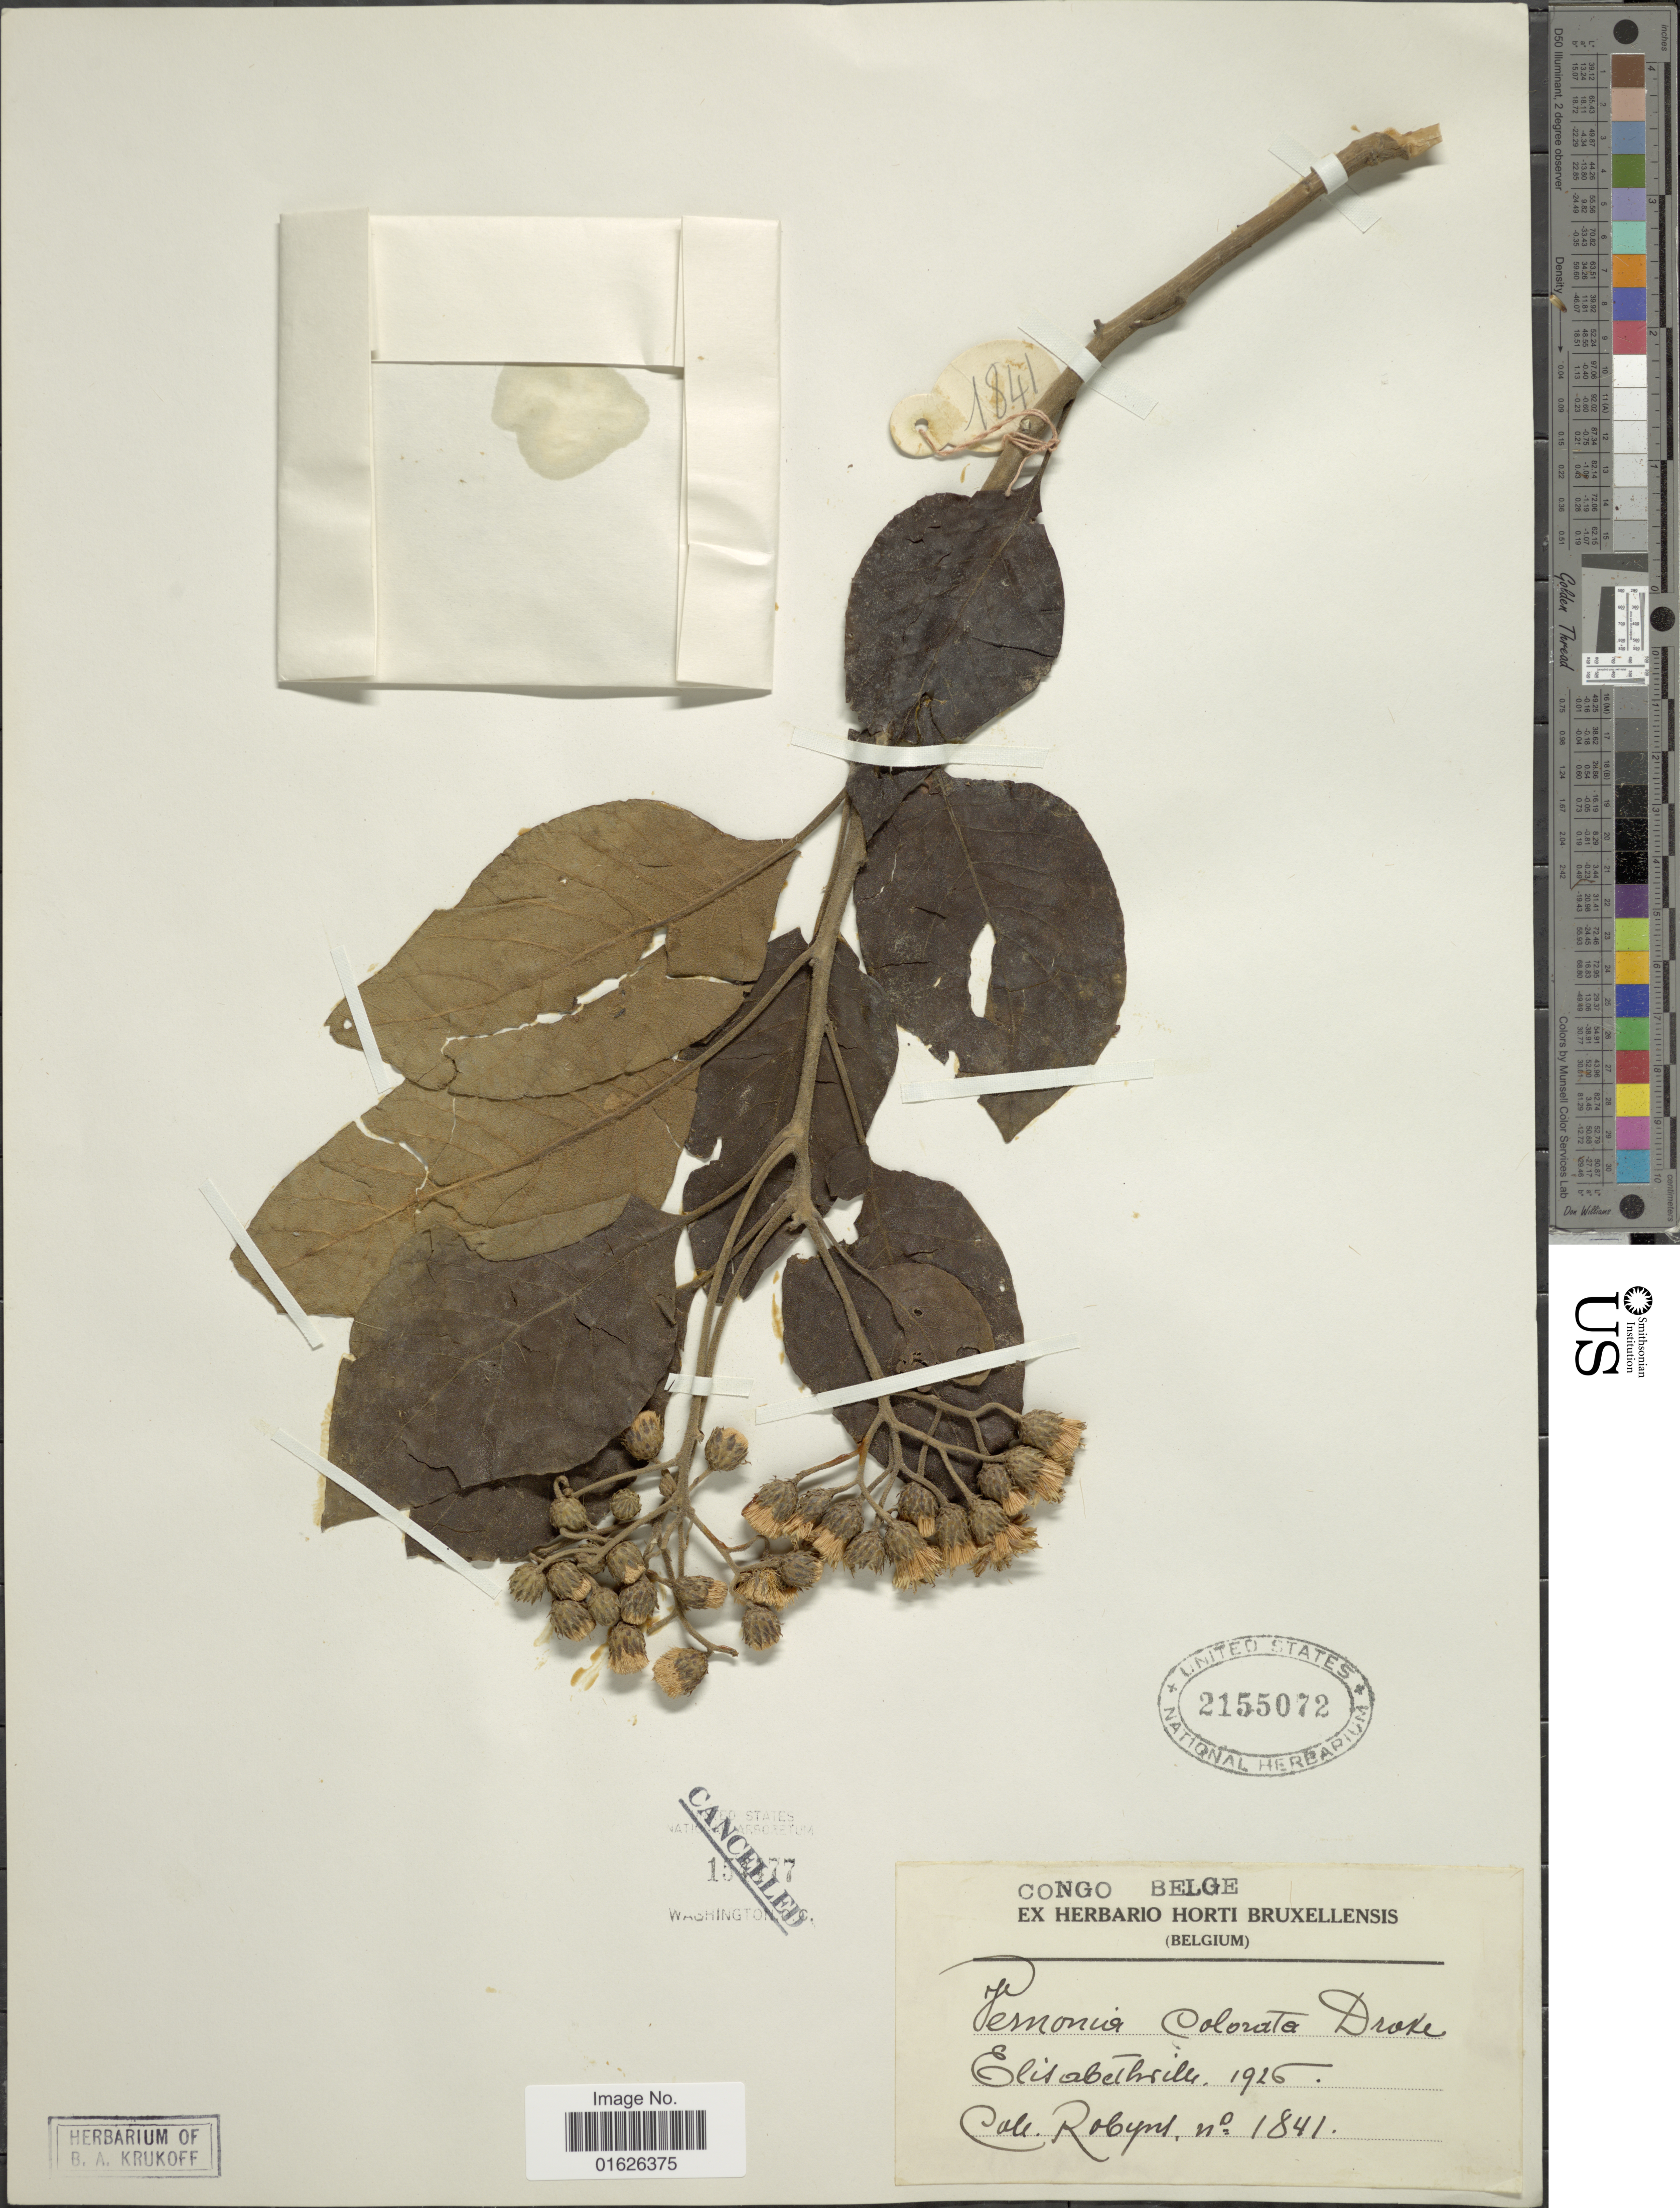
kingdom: Plantae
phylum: Tracheophyta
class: Magnoliopsida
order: Asterales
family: Asteraceae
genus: Gymnanthemum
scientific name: Gymnanthemum coloratum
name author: (Willd.) H. Rob. & B. Kahn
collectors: -. Robyns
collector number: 1841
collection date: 1926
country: Congo, Democratic Republic of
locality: Congo Belge, Elisabethville, cale.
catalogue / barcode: US 2155072